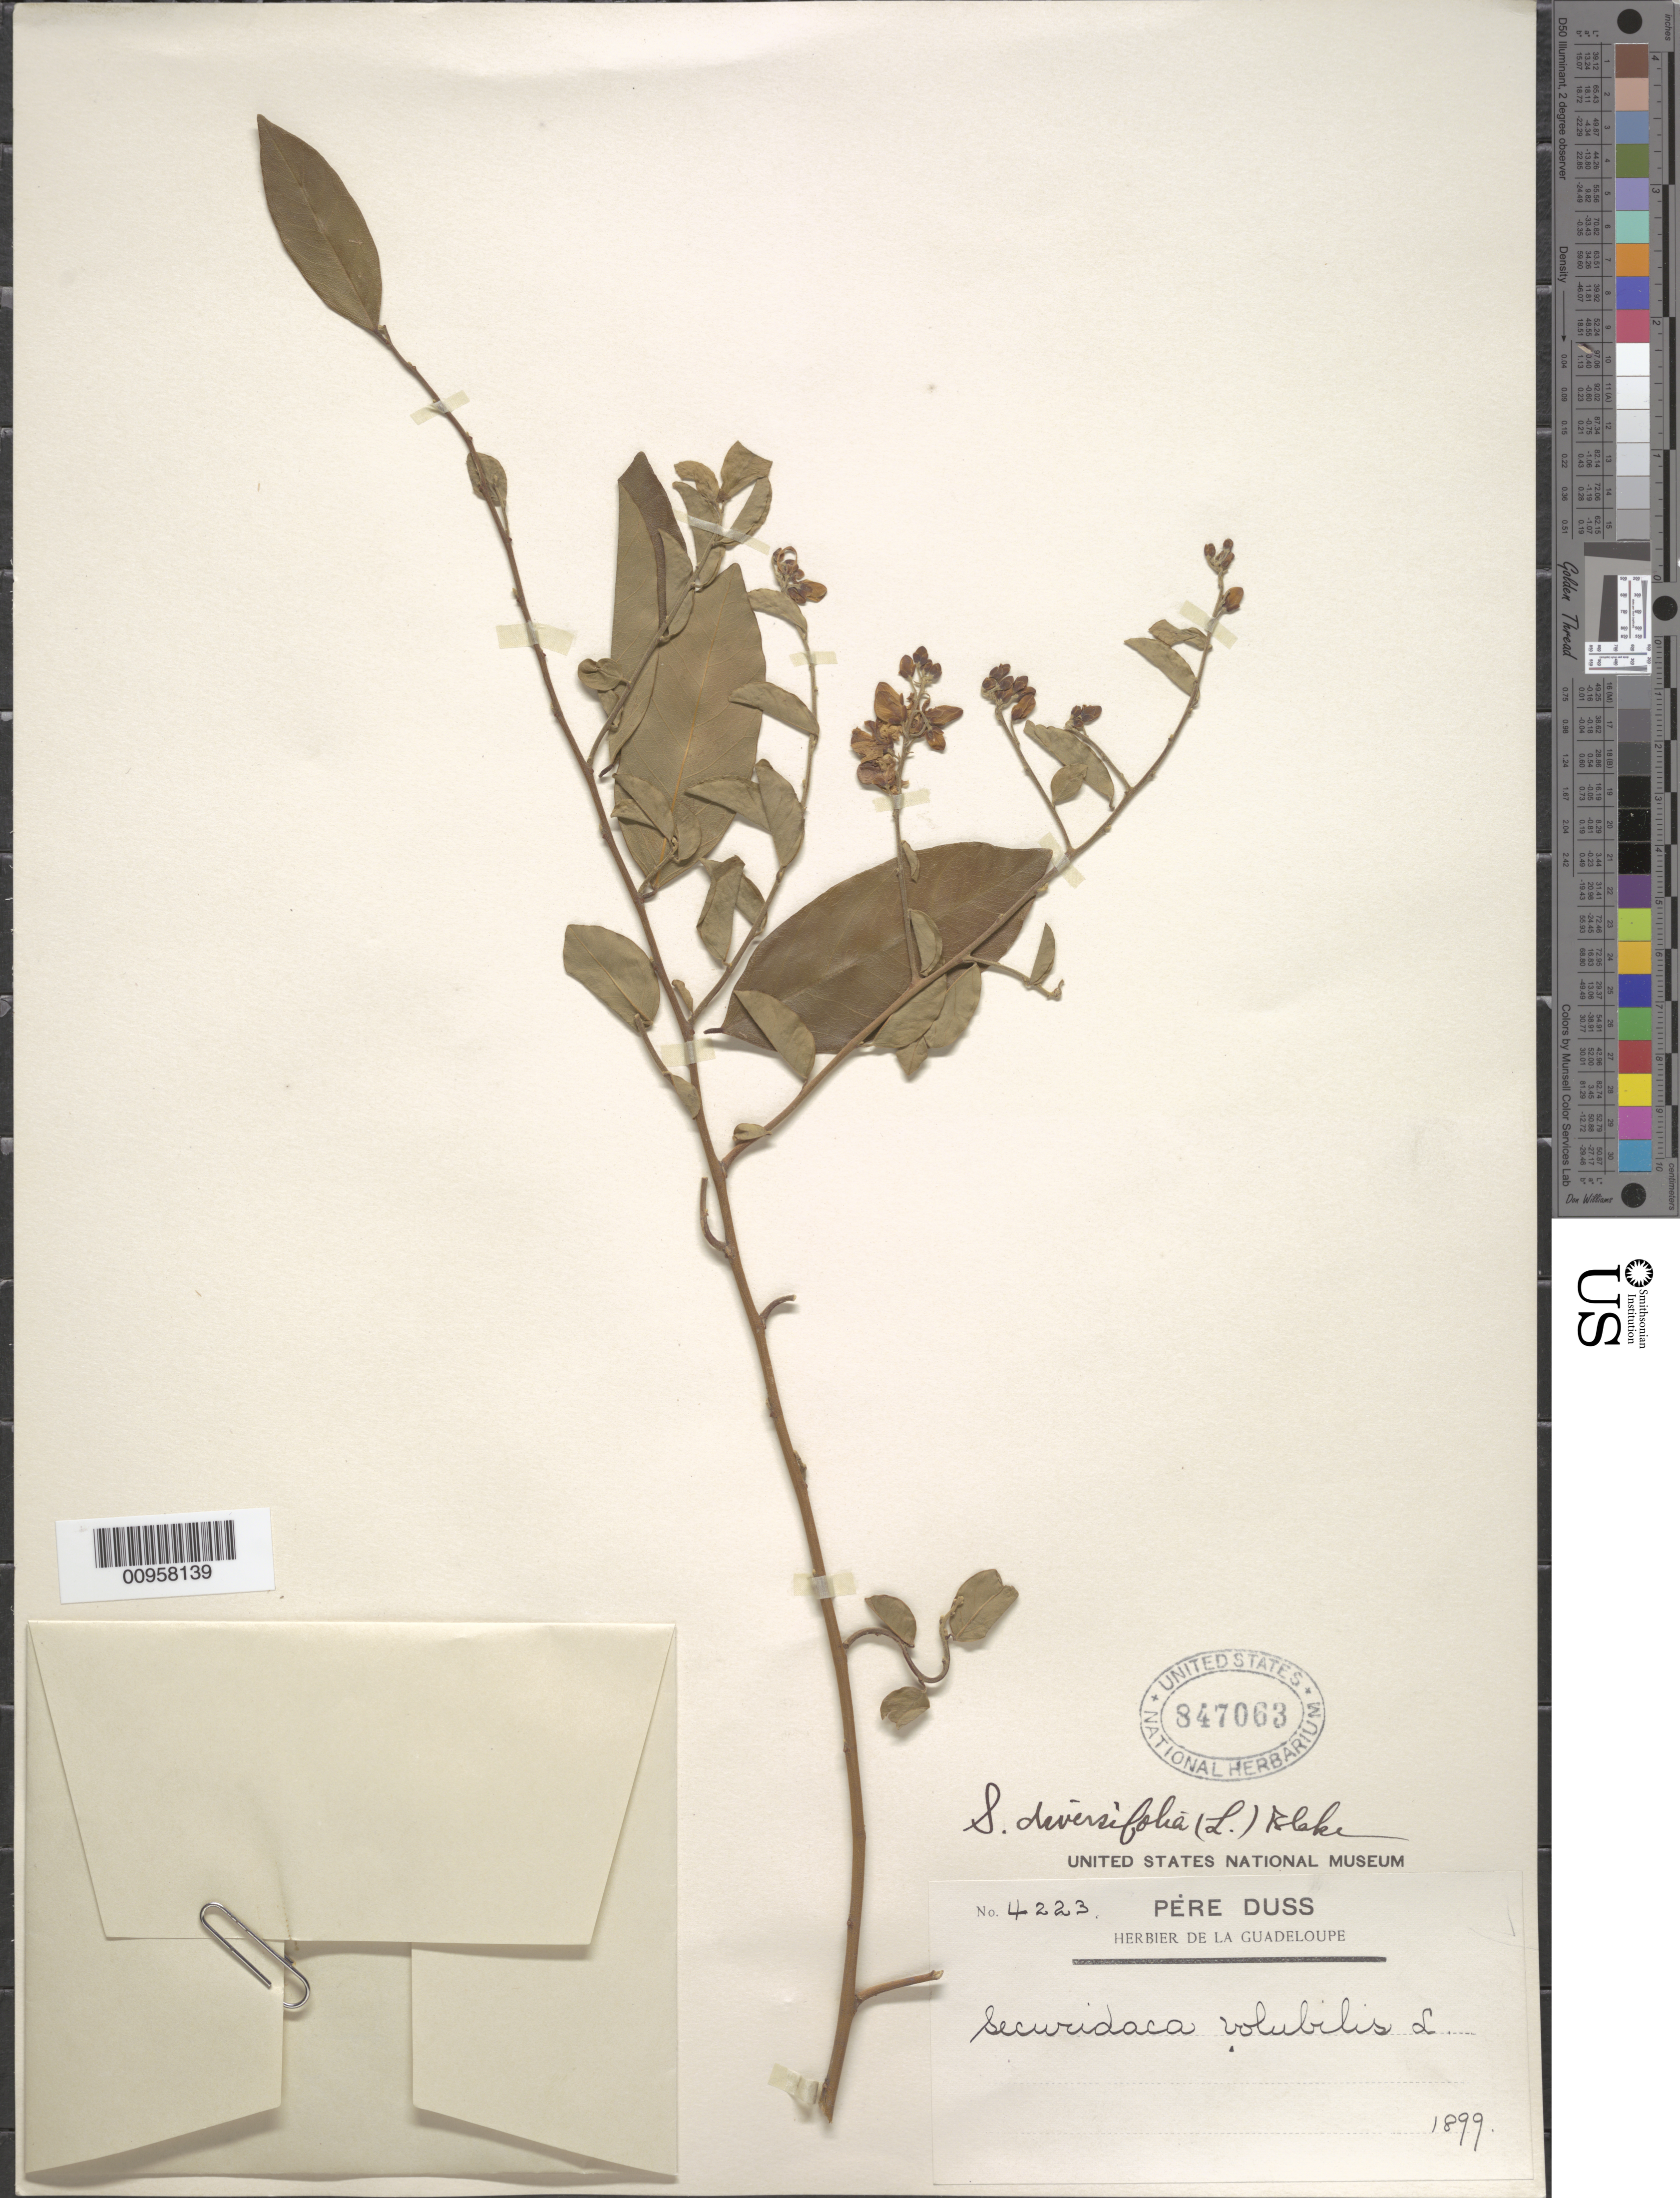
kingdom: Plantae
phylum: Tracheophyta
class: Magnoliopsida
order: Fabales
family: Polygalaceae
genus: Securidaca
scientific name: Securidaca diversifolia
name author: (L.) S.F. Blake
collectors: Père Duss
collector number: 4223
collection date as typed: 1899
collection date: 1899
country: Guadeloupe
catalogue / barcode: US 847063